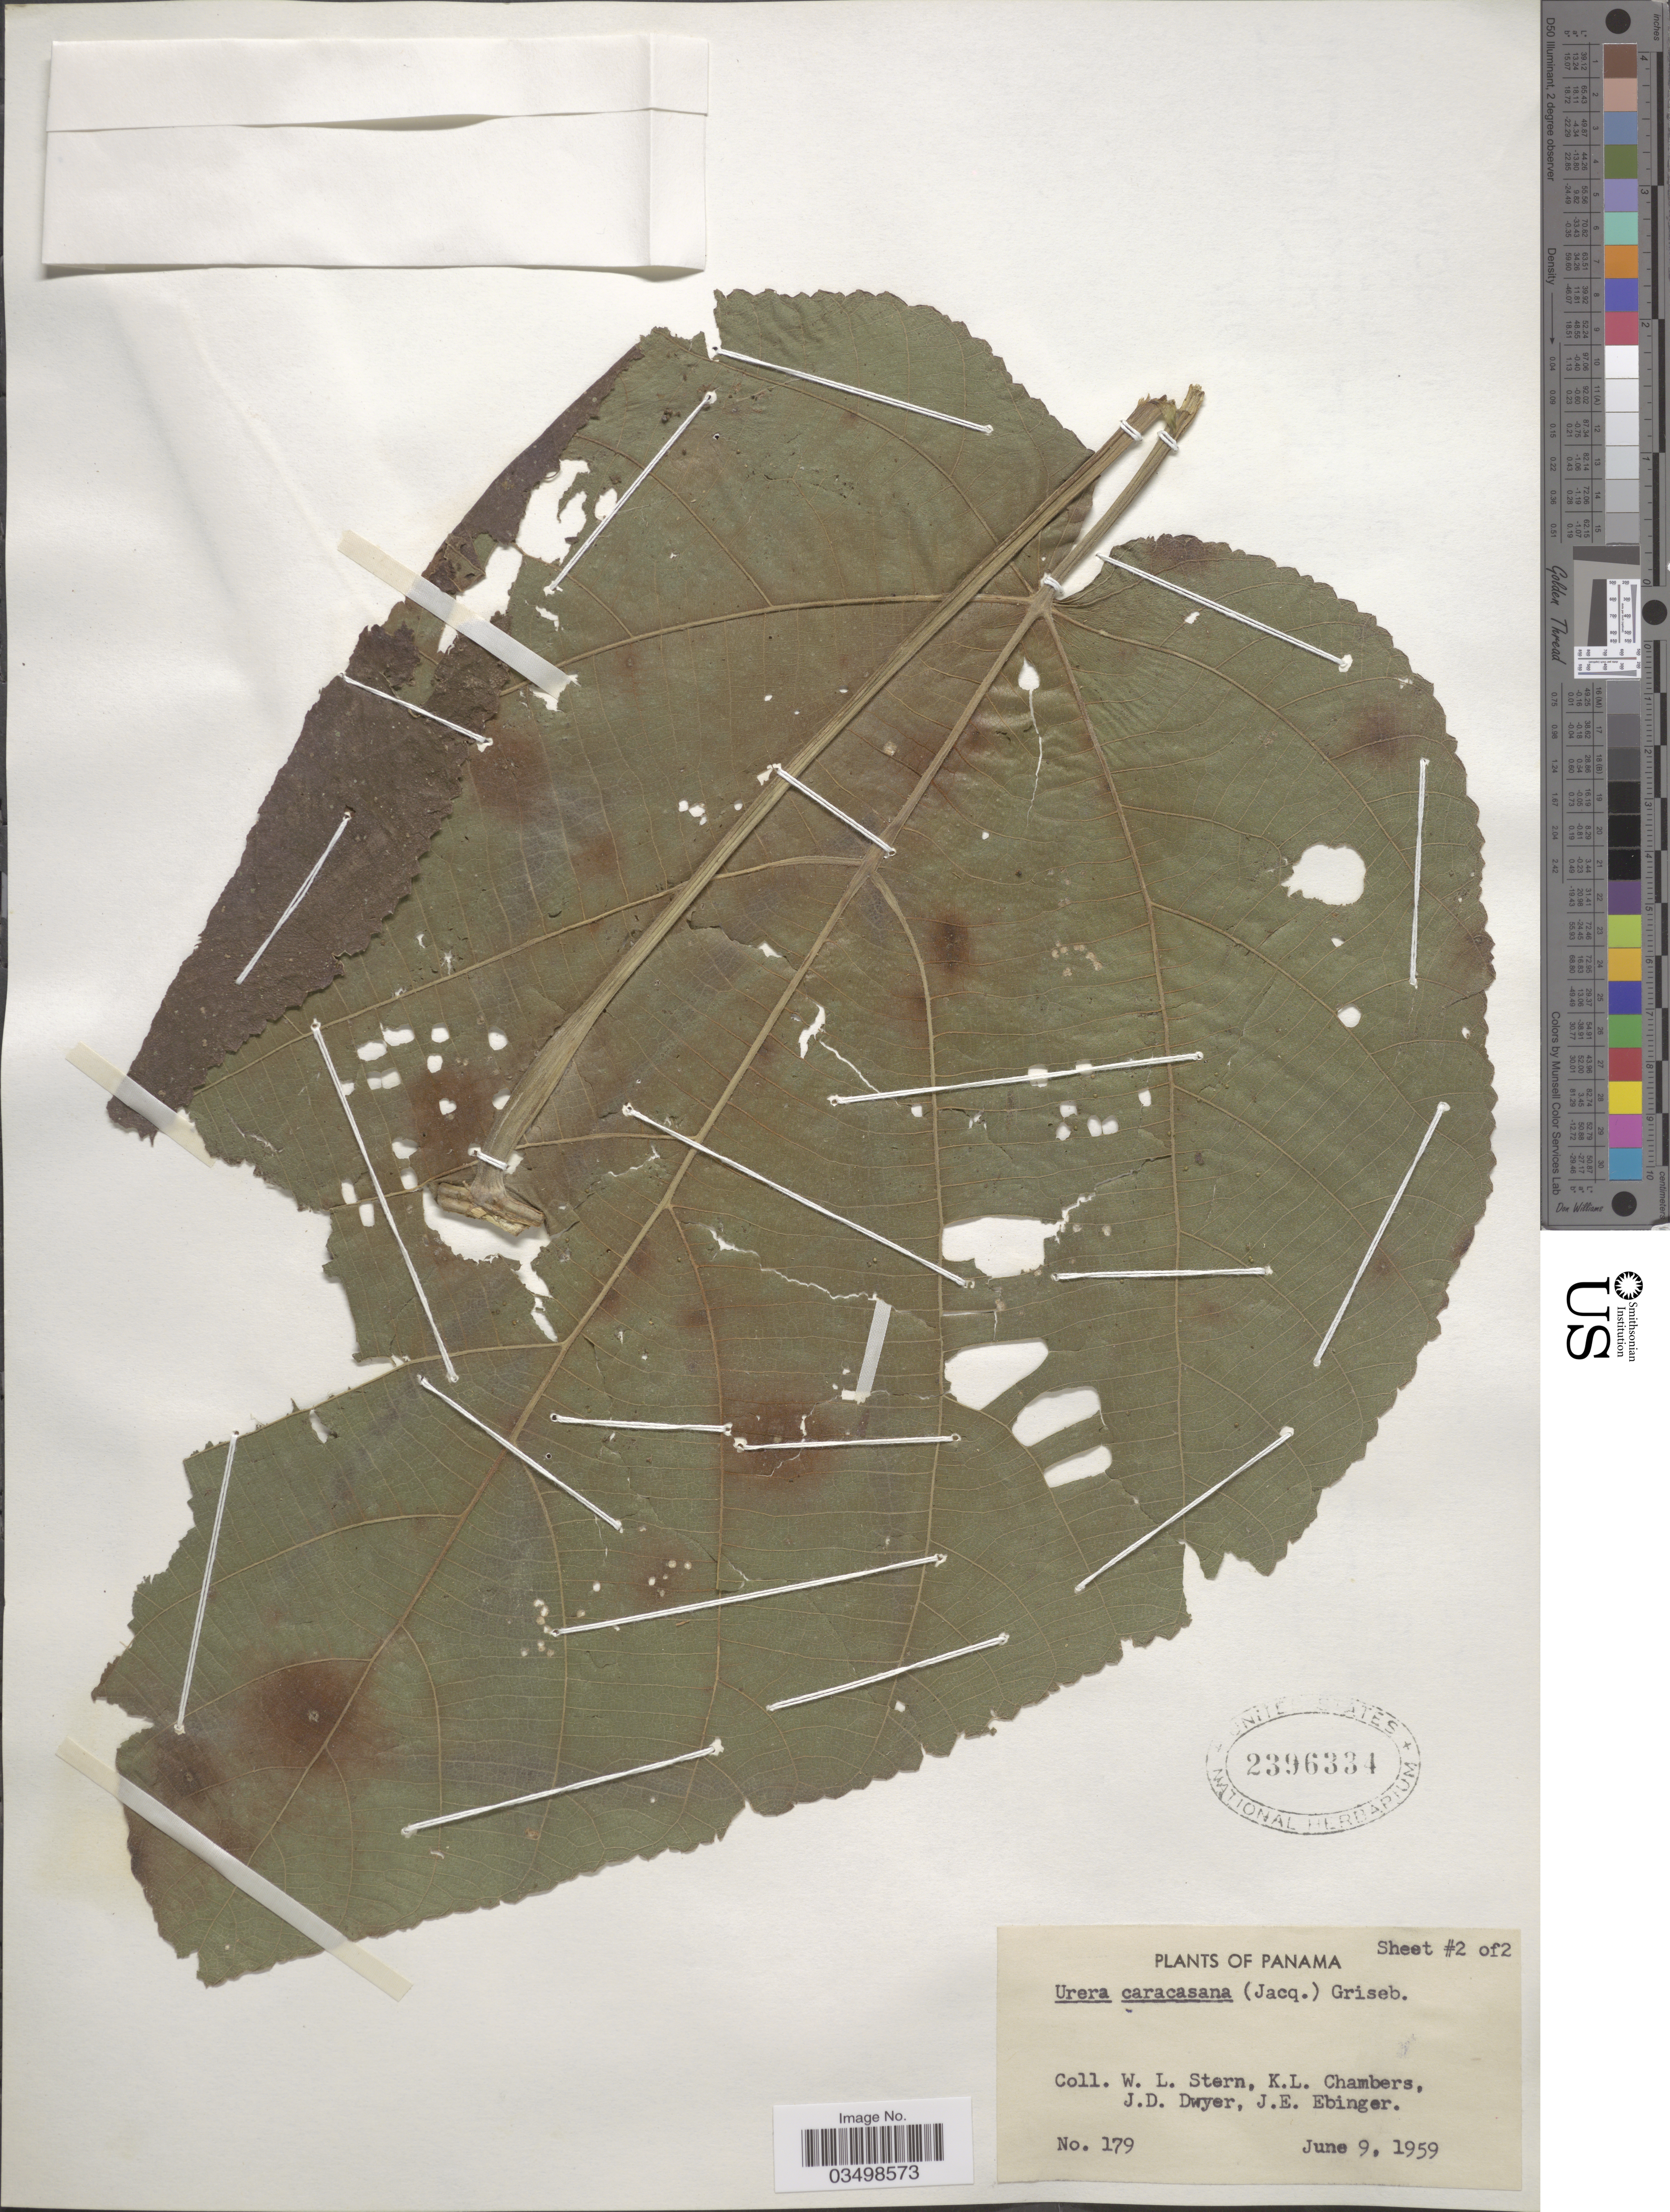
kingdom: Plantae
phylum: Tracheophyta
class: Magnoliopsida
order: Rosales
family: Urticaceae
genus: Urera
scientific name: Urera caracasana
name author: (Jacq.) Gaudich. ex Griseb.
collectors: W. L. Stern, K. Chambers, J. D. Dwyer & J. Ebinger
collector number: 179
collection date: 1959-06-09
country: Panama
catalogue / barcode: US 2396334